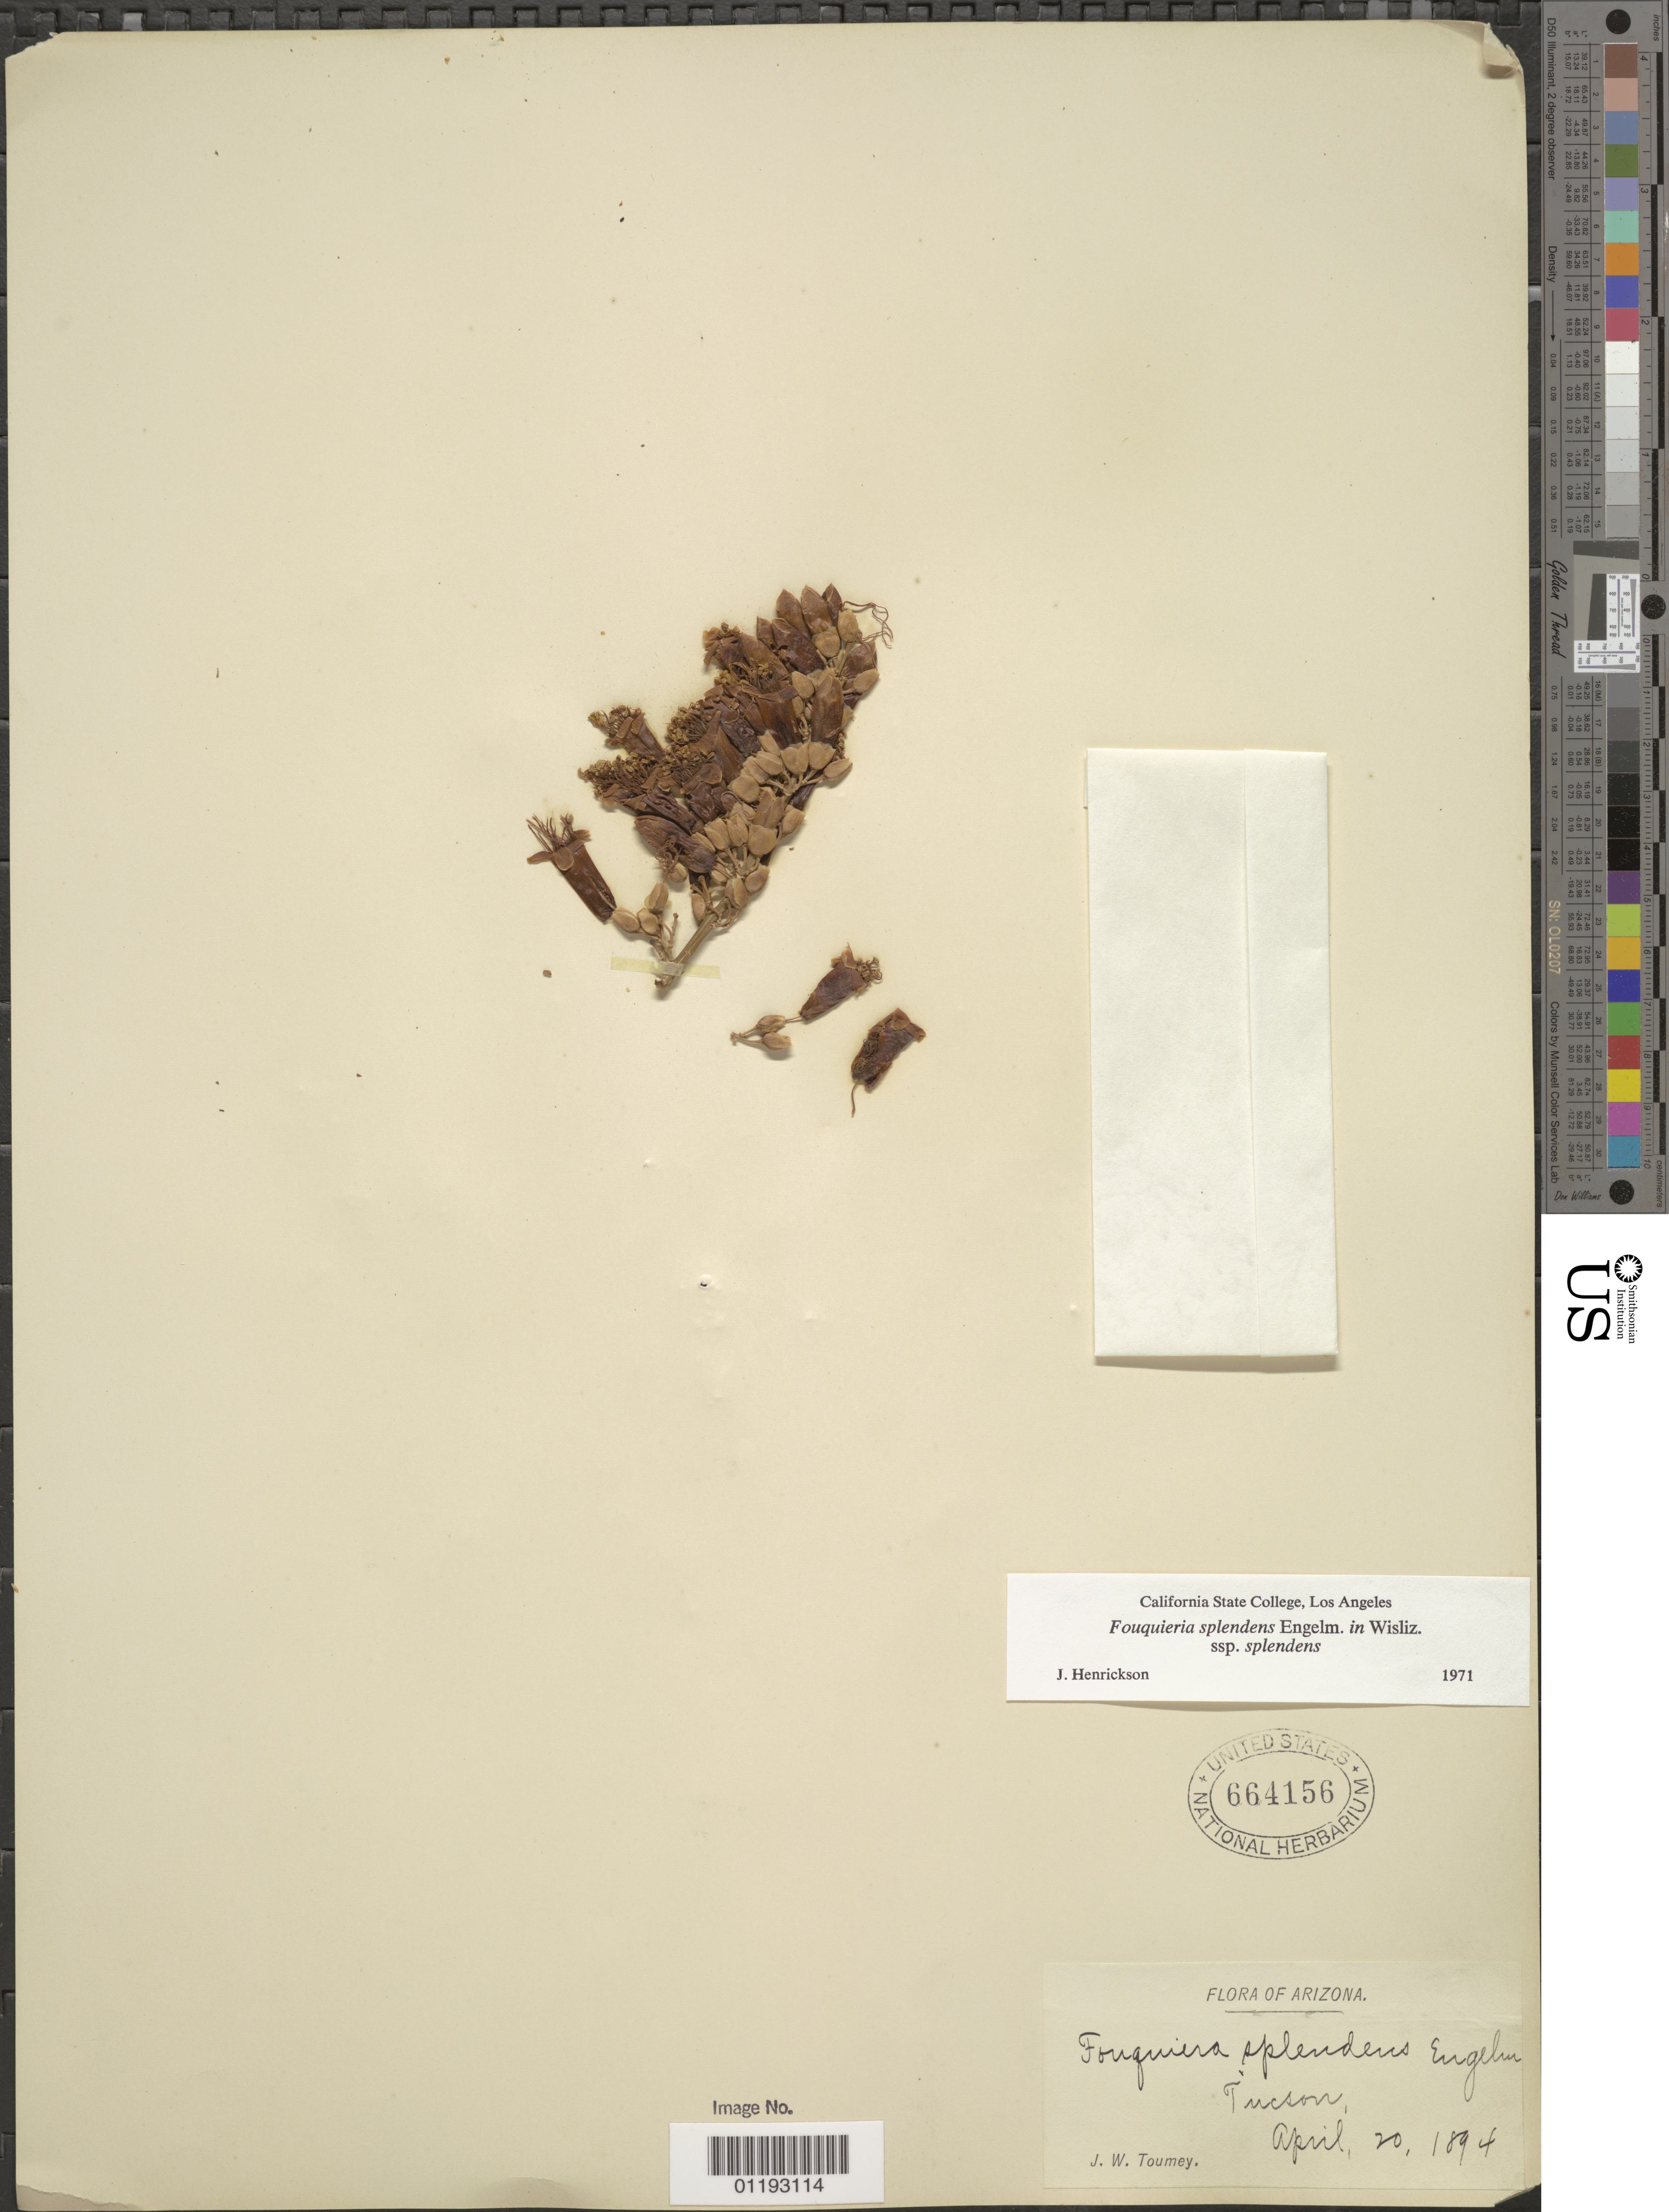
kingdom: Plantae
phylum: Tracheophyta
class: Magnoliopsida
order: Ericales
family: Fouquieriaceae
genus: Fouquieria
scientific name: Fouquieria splendens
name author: Engelm.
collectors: J. W. Toumey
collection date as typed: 20 Apr 1894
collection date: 1894-04-20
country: United States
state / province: Arizona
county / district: Pima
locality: Tucson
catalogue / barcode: US 664156